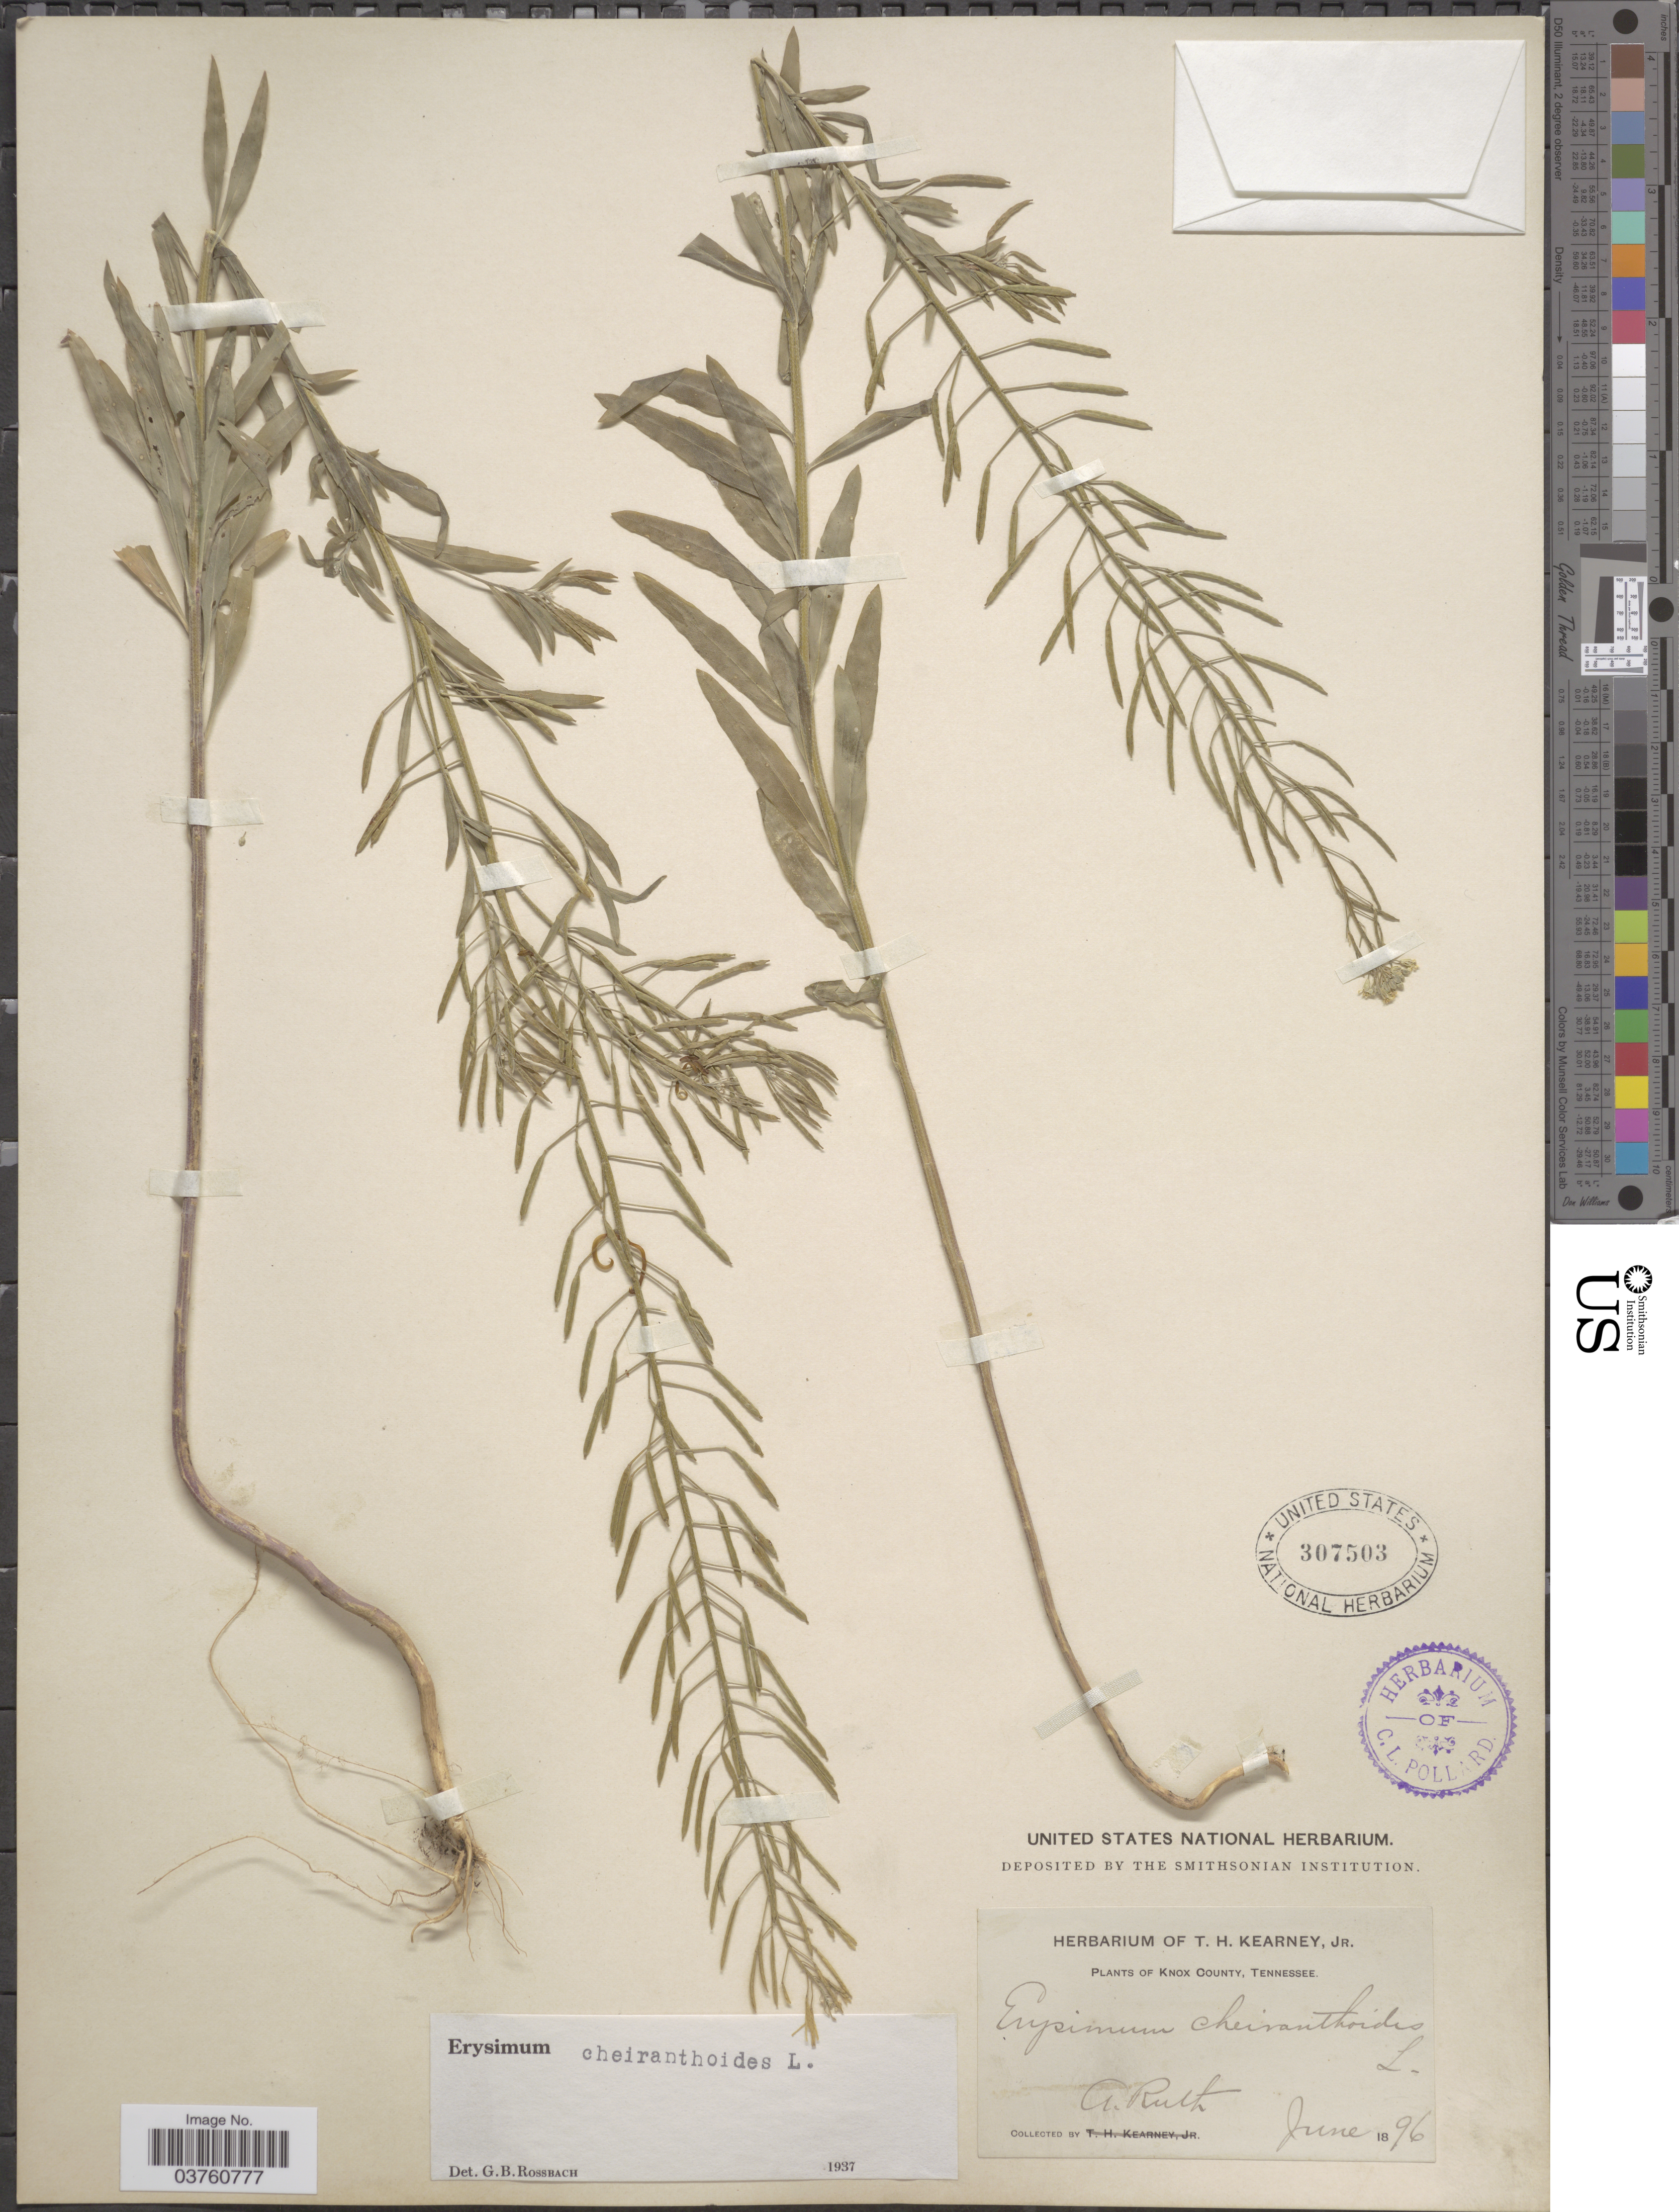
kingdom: Plantae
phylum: Tracheophyta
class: Magnoliopsida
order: Brassicales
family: Brassicaceae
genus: Erysimum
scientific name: Erysimum cheiranthoides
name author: L.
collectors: A. Ruth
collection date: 1896-06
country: United States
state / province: Tennessee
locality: Knox County.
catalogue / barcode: US 307503